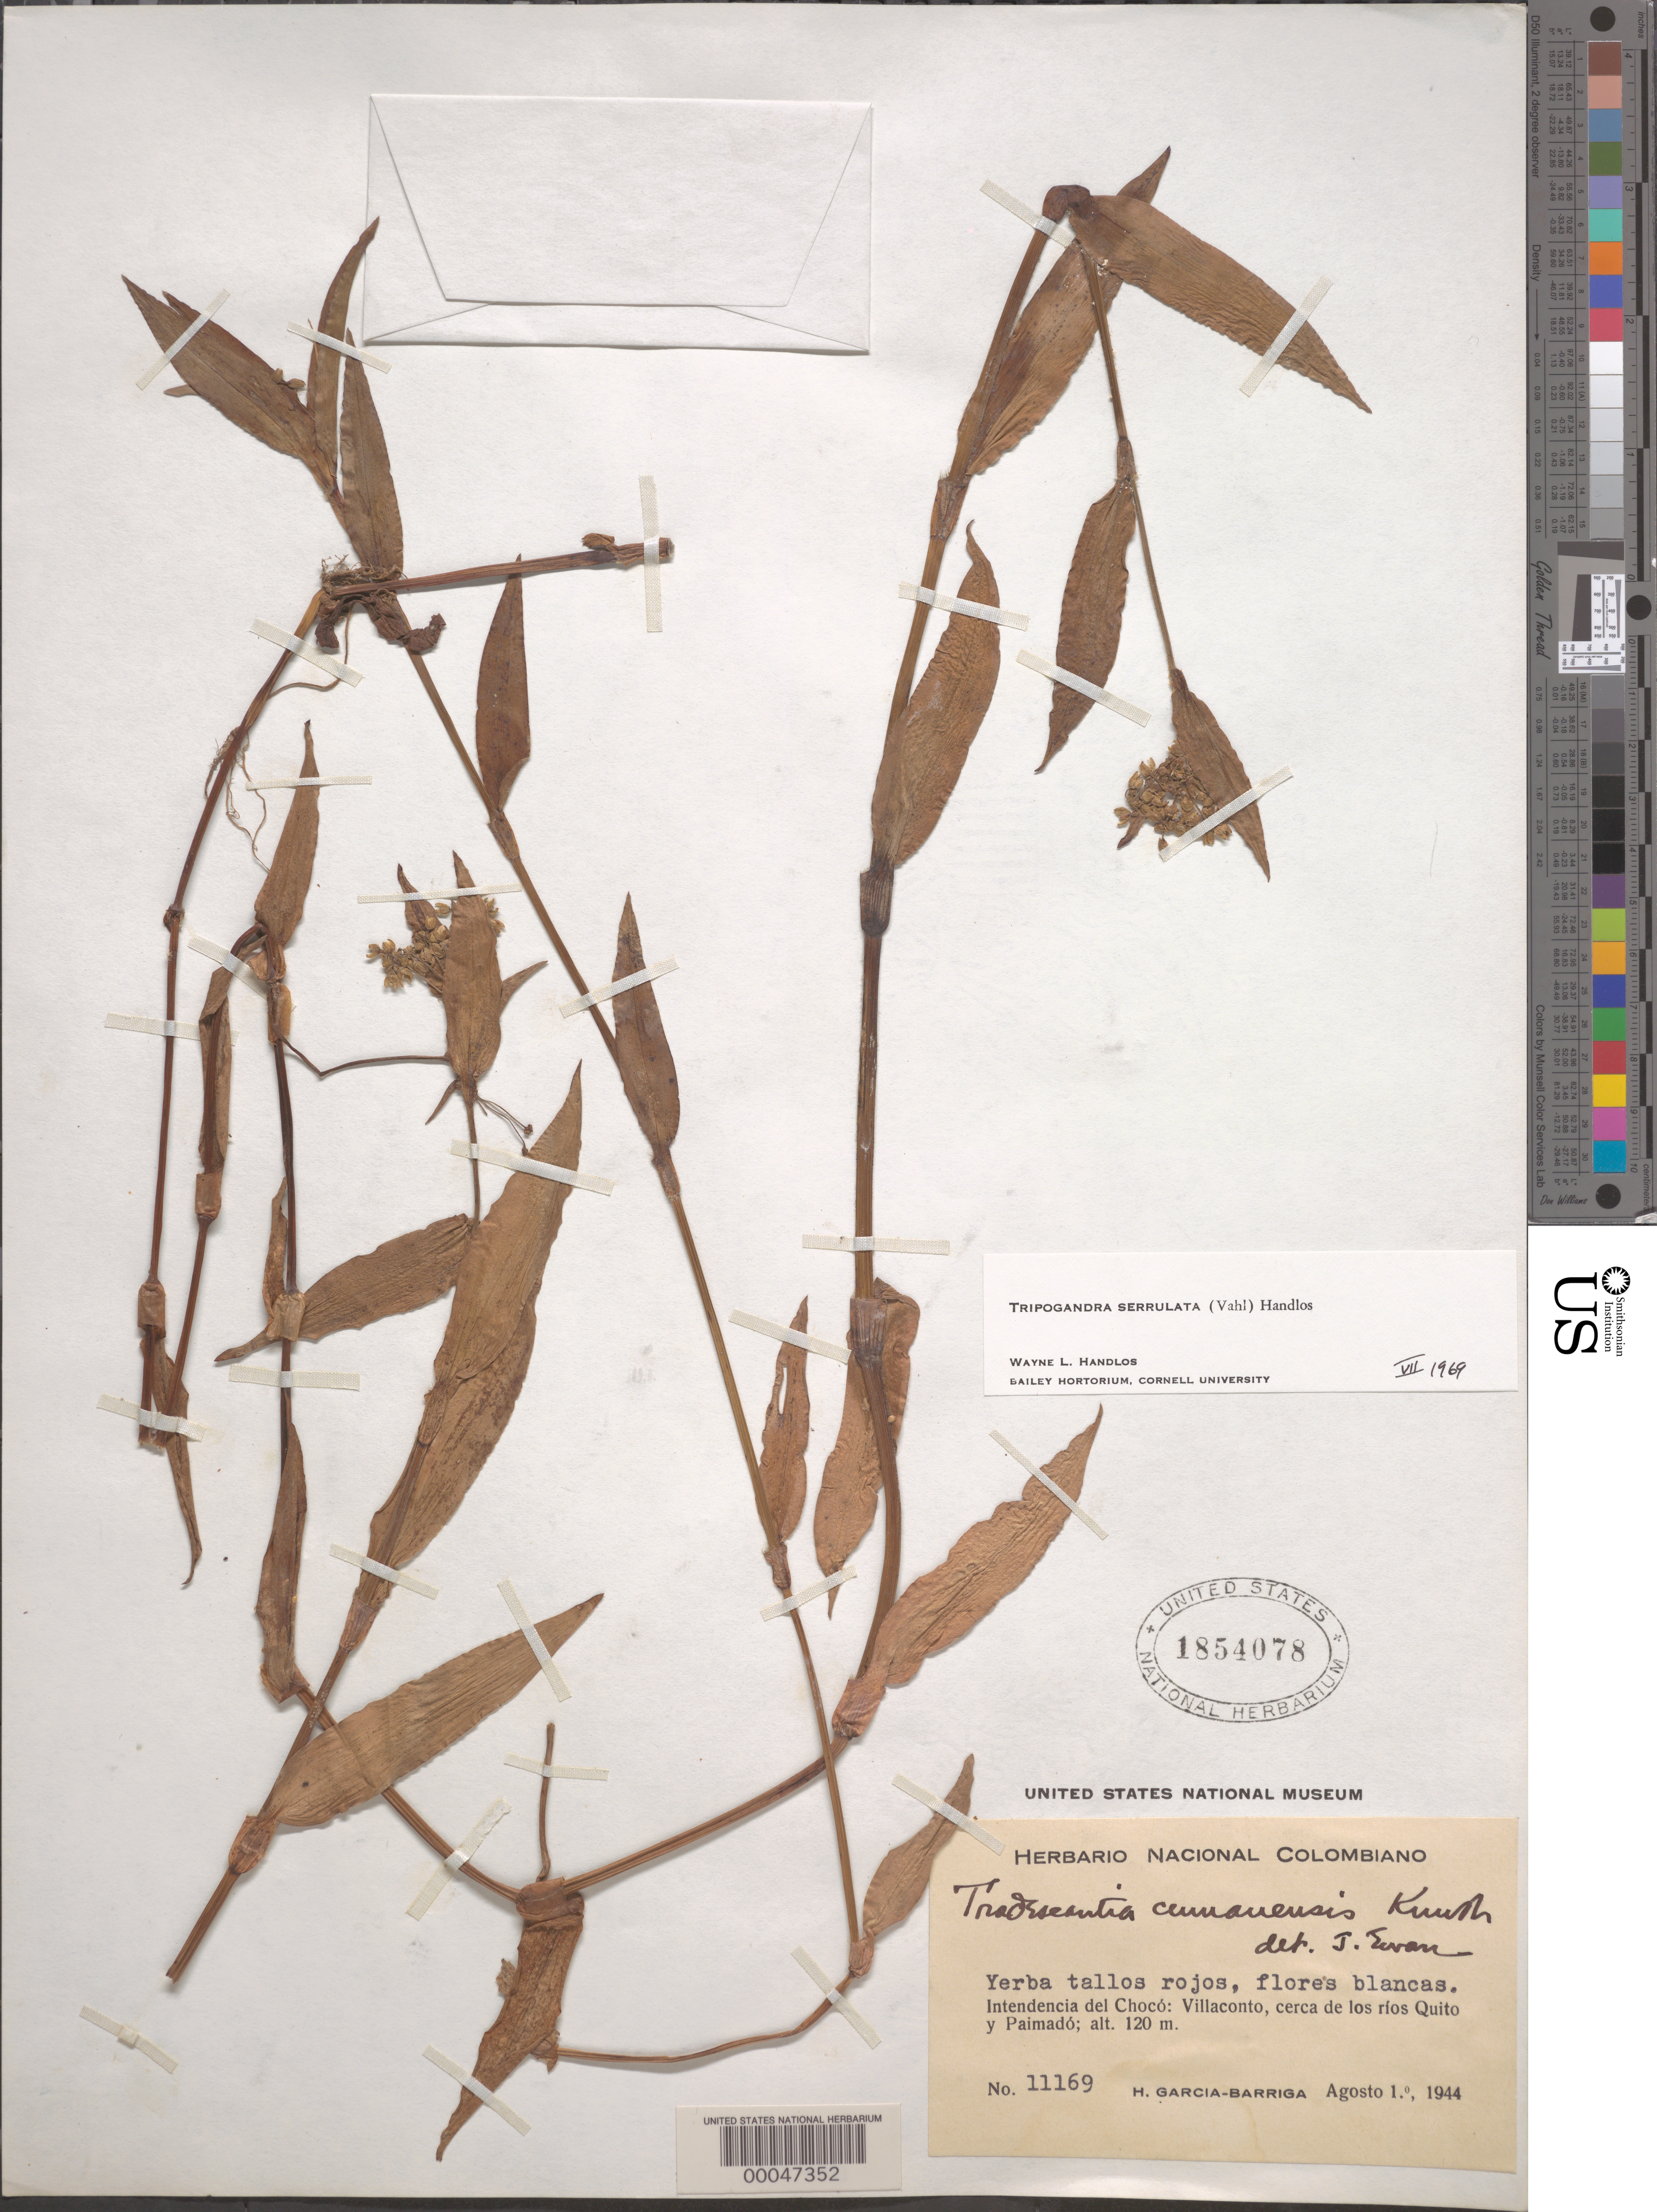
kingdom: Plantae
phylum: Tracheophyta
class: Liliopsida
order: Commelinales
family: Commelinaceae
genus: Tripogandra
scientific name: Tripogandra serrulata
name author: (Vahl) Handlos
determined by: Handlos, W. L.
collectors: W. A. Archer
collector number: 11169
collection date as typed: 01 Aug 1944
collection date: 1944-08-01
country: Colombia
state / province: Chocó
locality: Villaconto, Cerca de los Rios Quito y Paimado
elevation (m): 120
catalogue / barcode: US 1854078